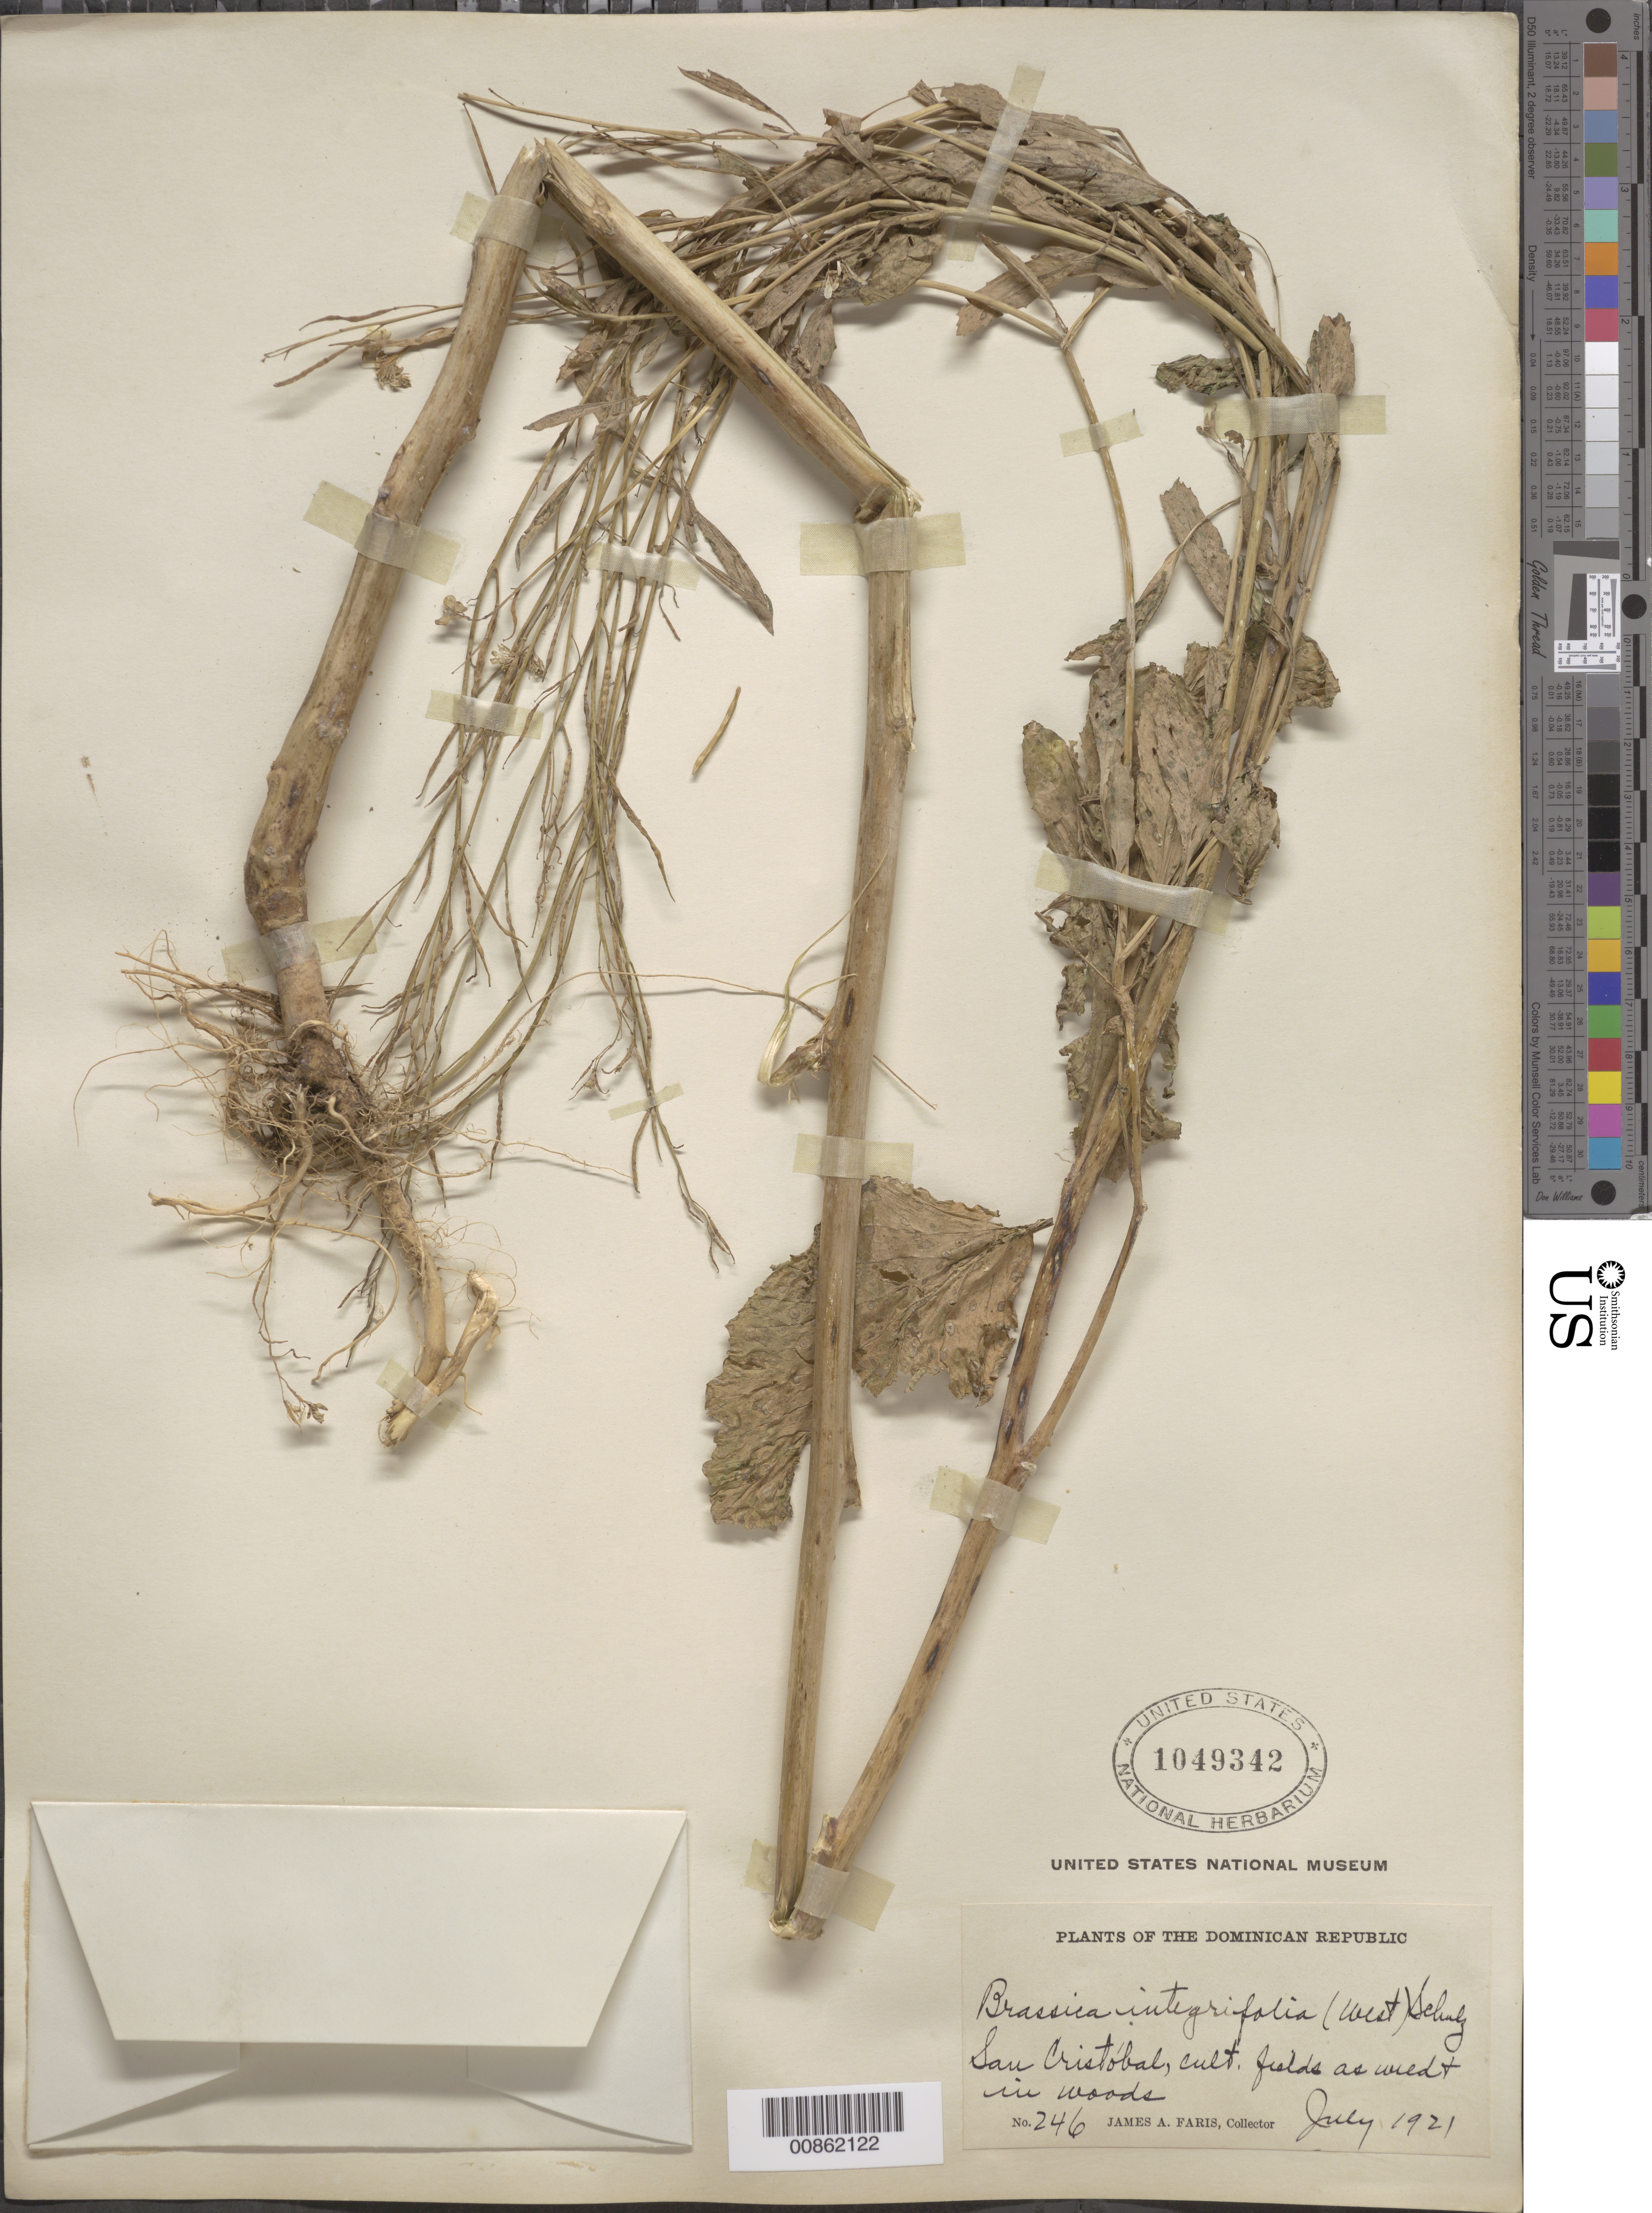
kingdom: Plantae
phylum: Tracheophyta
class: Magnoliopsida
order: Brassicales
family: Brassicaceae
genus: Brassica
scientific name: Brassica integrifolia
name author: (H. West) O.E. Schulz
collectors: J. Faris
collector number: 246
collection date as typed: Jul 1921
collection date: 1921-07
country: Dominican Republic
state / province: San Cristóbal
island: Hispaniola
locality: San Cristóbal.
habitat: Cultivated fields and in woods.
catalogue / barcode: US 1049342